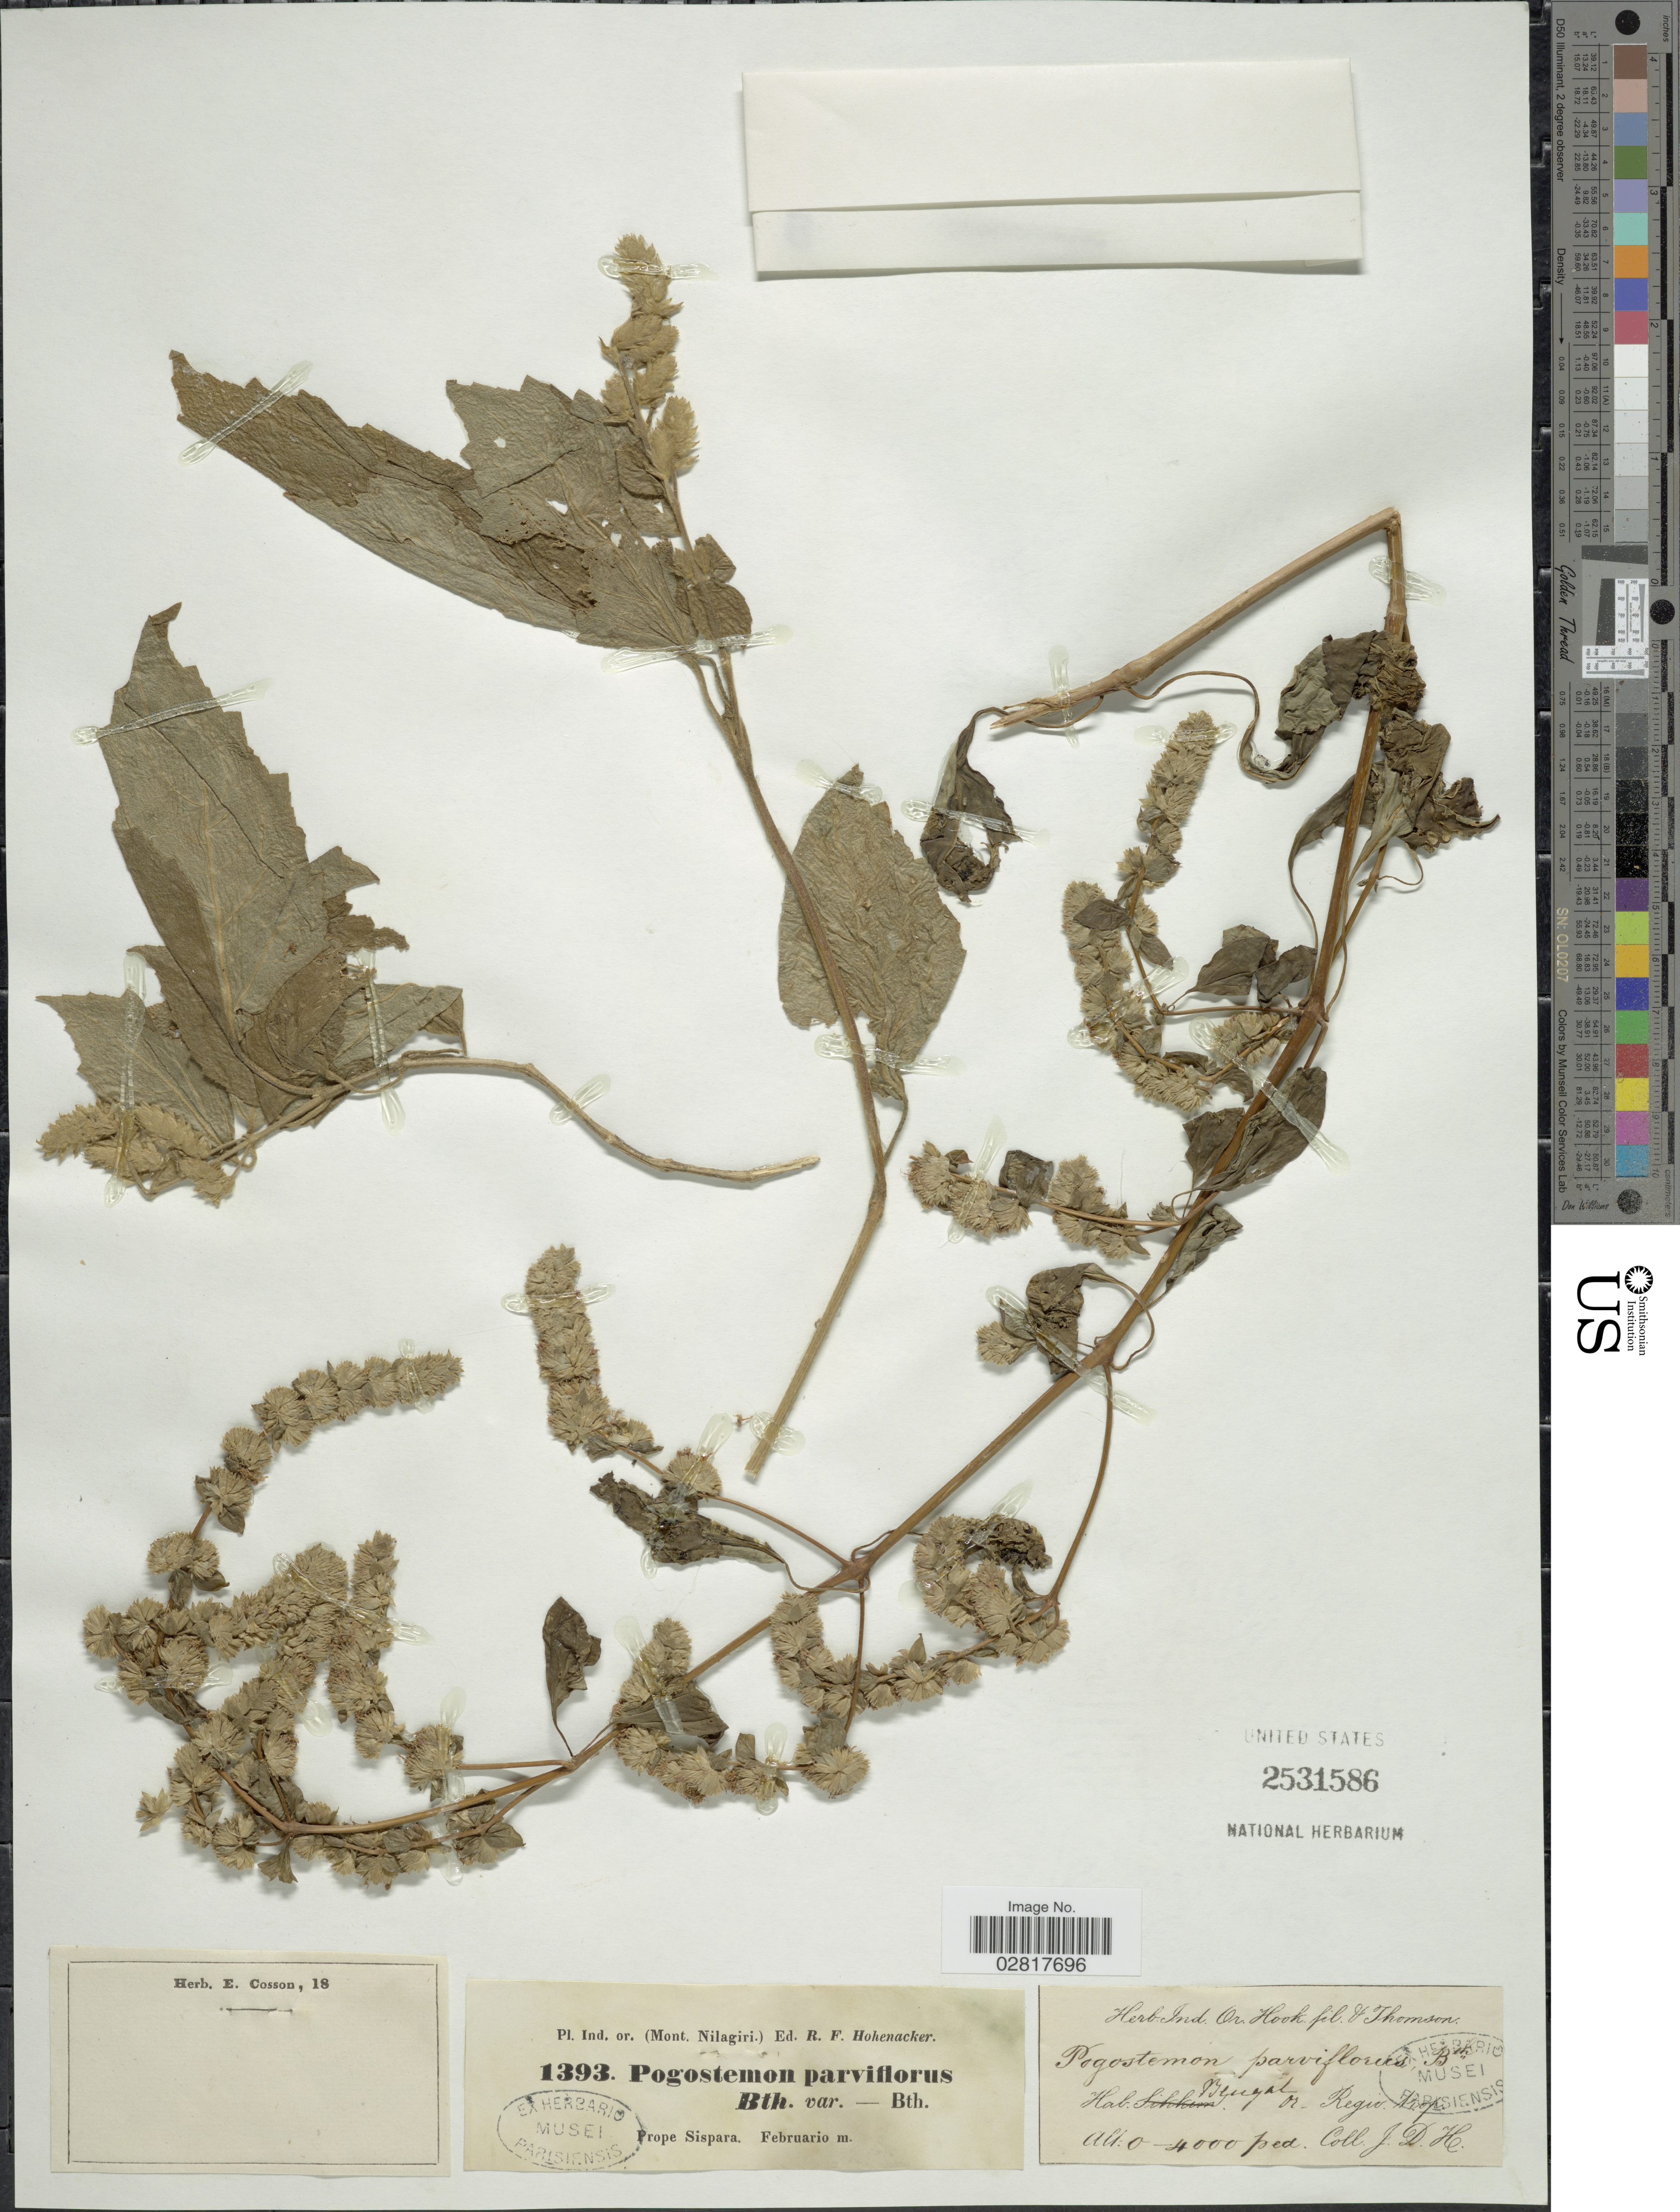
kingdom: Plantae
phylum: Tracheophyta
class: Magnoliopsida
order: Lamiales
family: Lamiaceae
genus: Pogostemon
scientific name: Pogostemon benghalensis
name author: (Burm. f.) Kuntze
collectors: E. Hohenacker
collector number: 1393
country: India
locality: Pl. Ind. or. (Mont. Nilagiri.). Prope Sispara.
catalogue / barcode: US 2531586-2